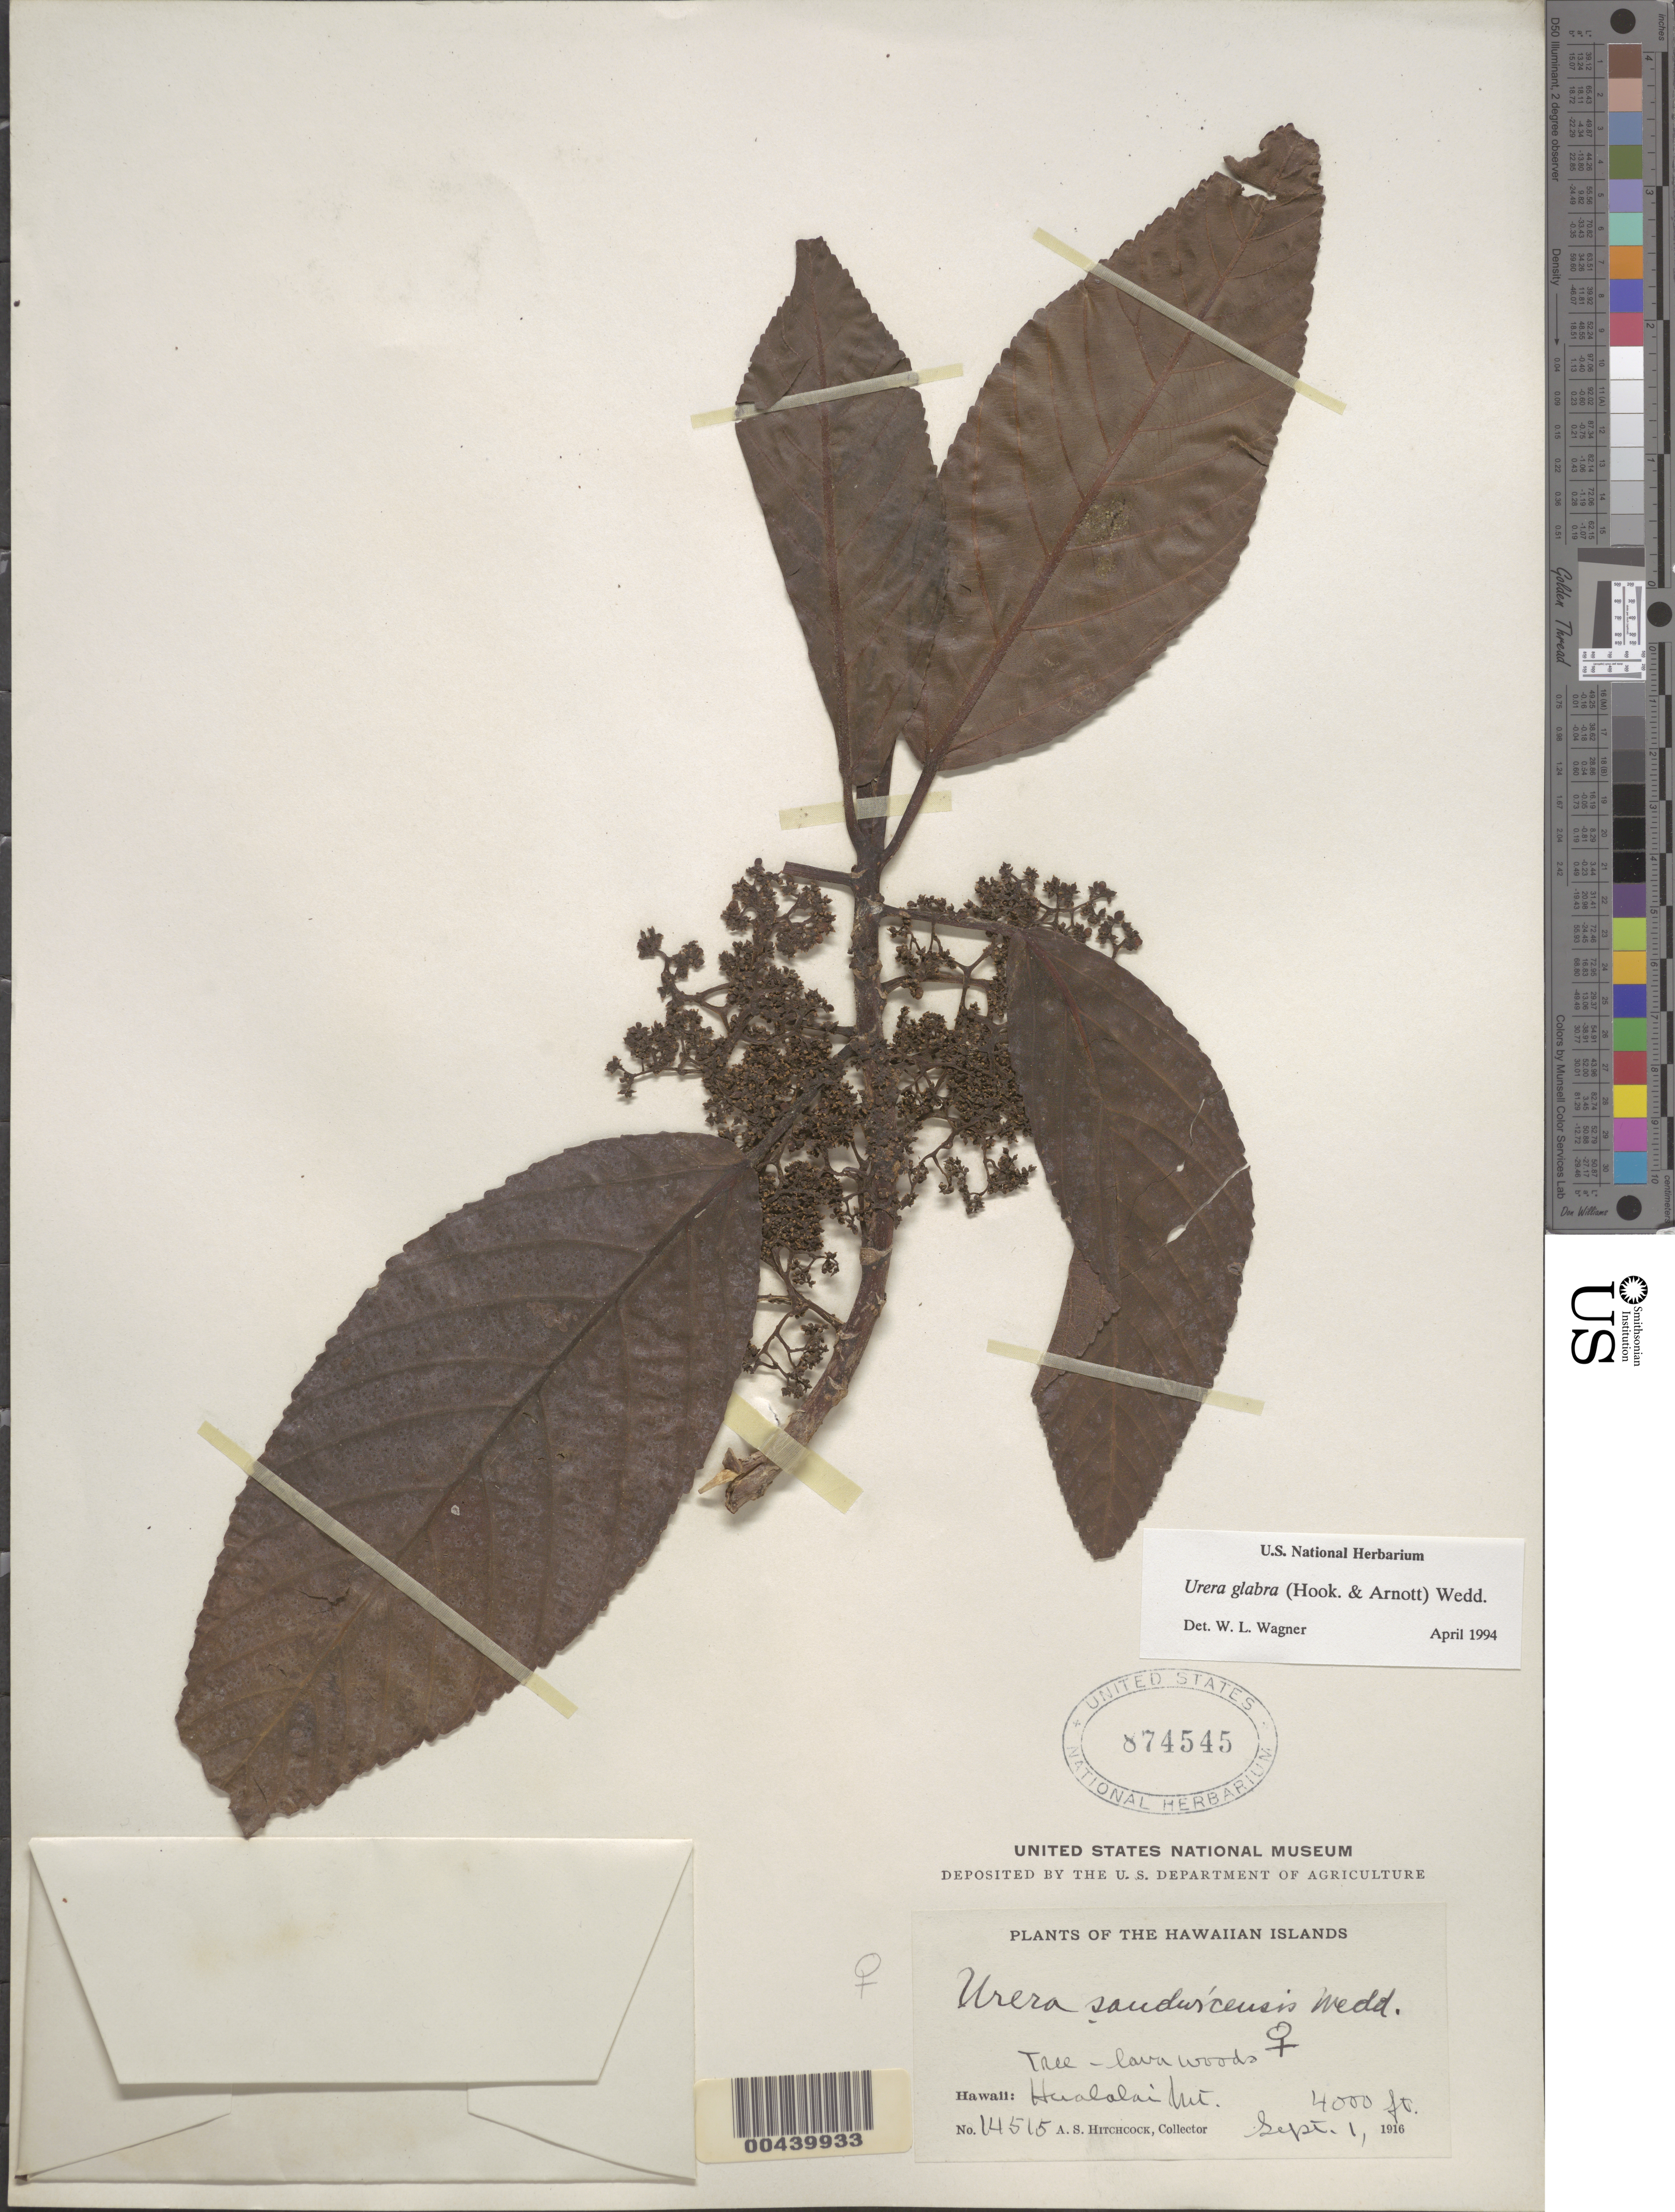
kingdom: Plantae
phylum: Tracheophyta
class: Magnoliopsida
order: Rosales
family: Urticaceae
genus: Touchardia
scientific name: Touchardia oahuensis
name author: T. Wells & A. K. Monro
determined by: Wagner, W. L., (BOT), Smithsonian Institution - National Museum of Natural History (UNITED STATES)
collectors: A. S. Hitchcock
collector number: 14515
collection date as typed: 1 Sep 1916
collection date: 1916-09-01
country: United States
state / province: Hawaii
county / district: Hawaii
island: Hawaii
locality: Hualalai Mountain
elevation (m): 1219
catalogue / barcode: US 874545